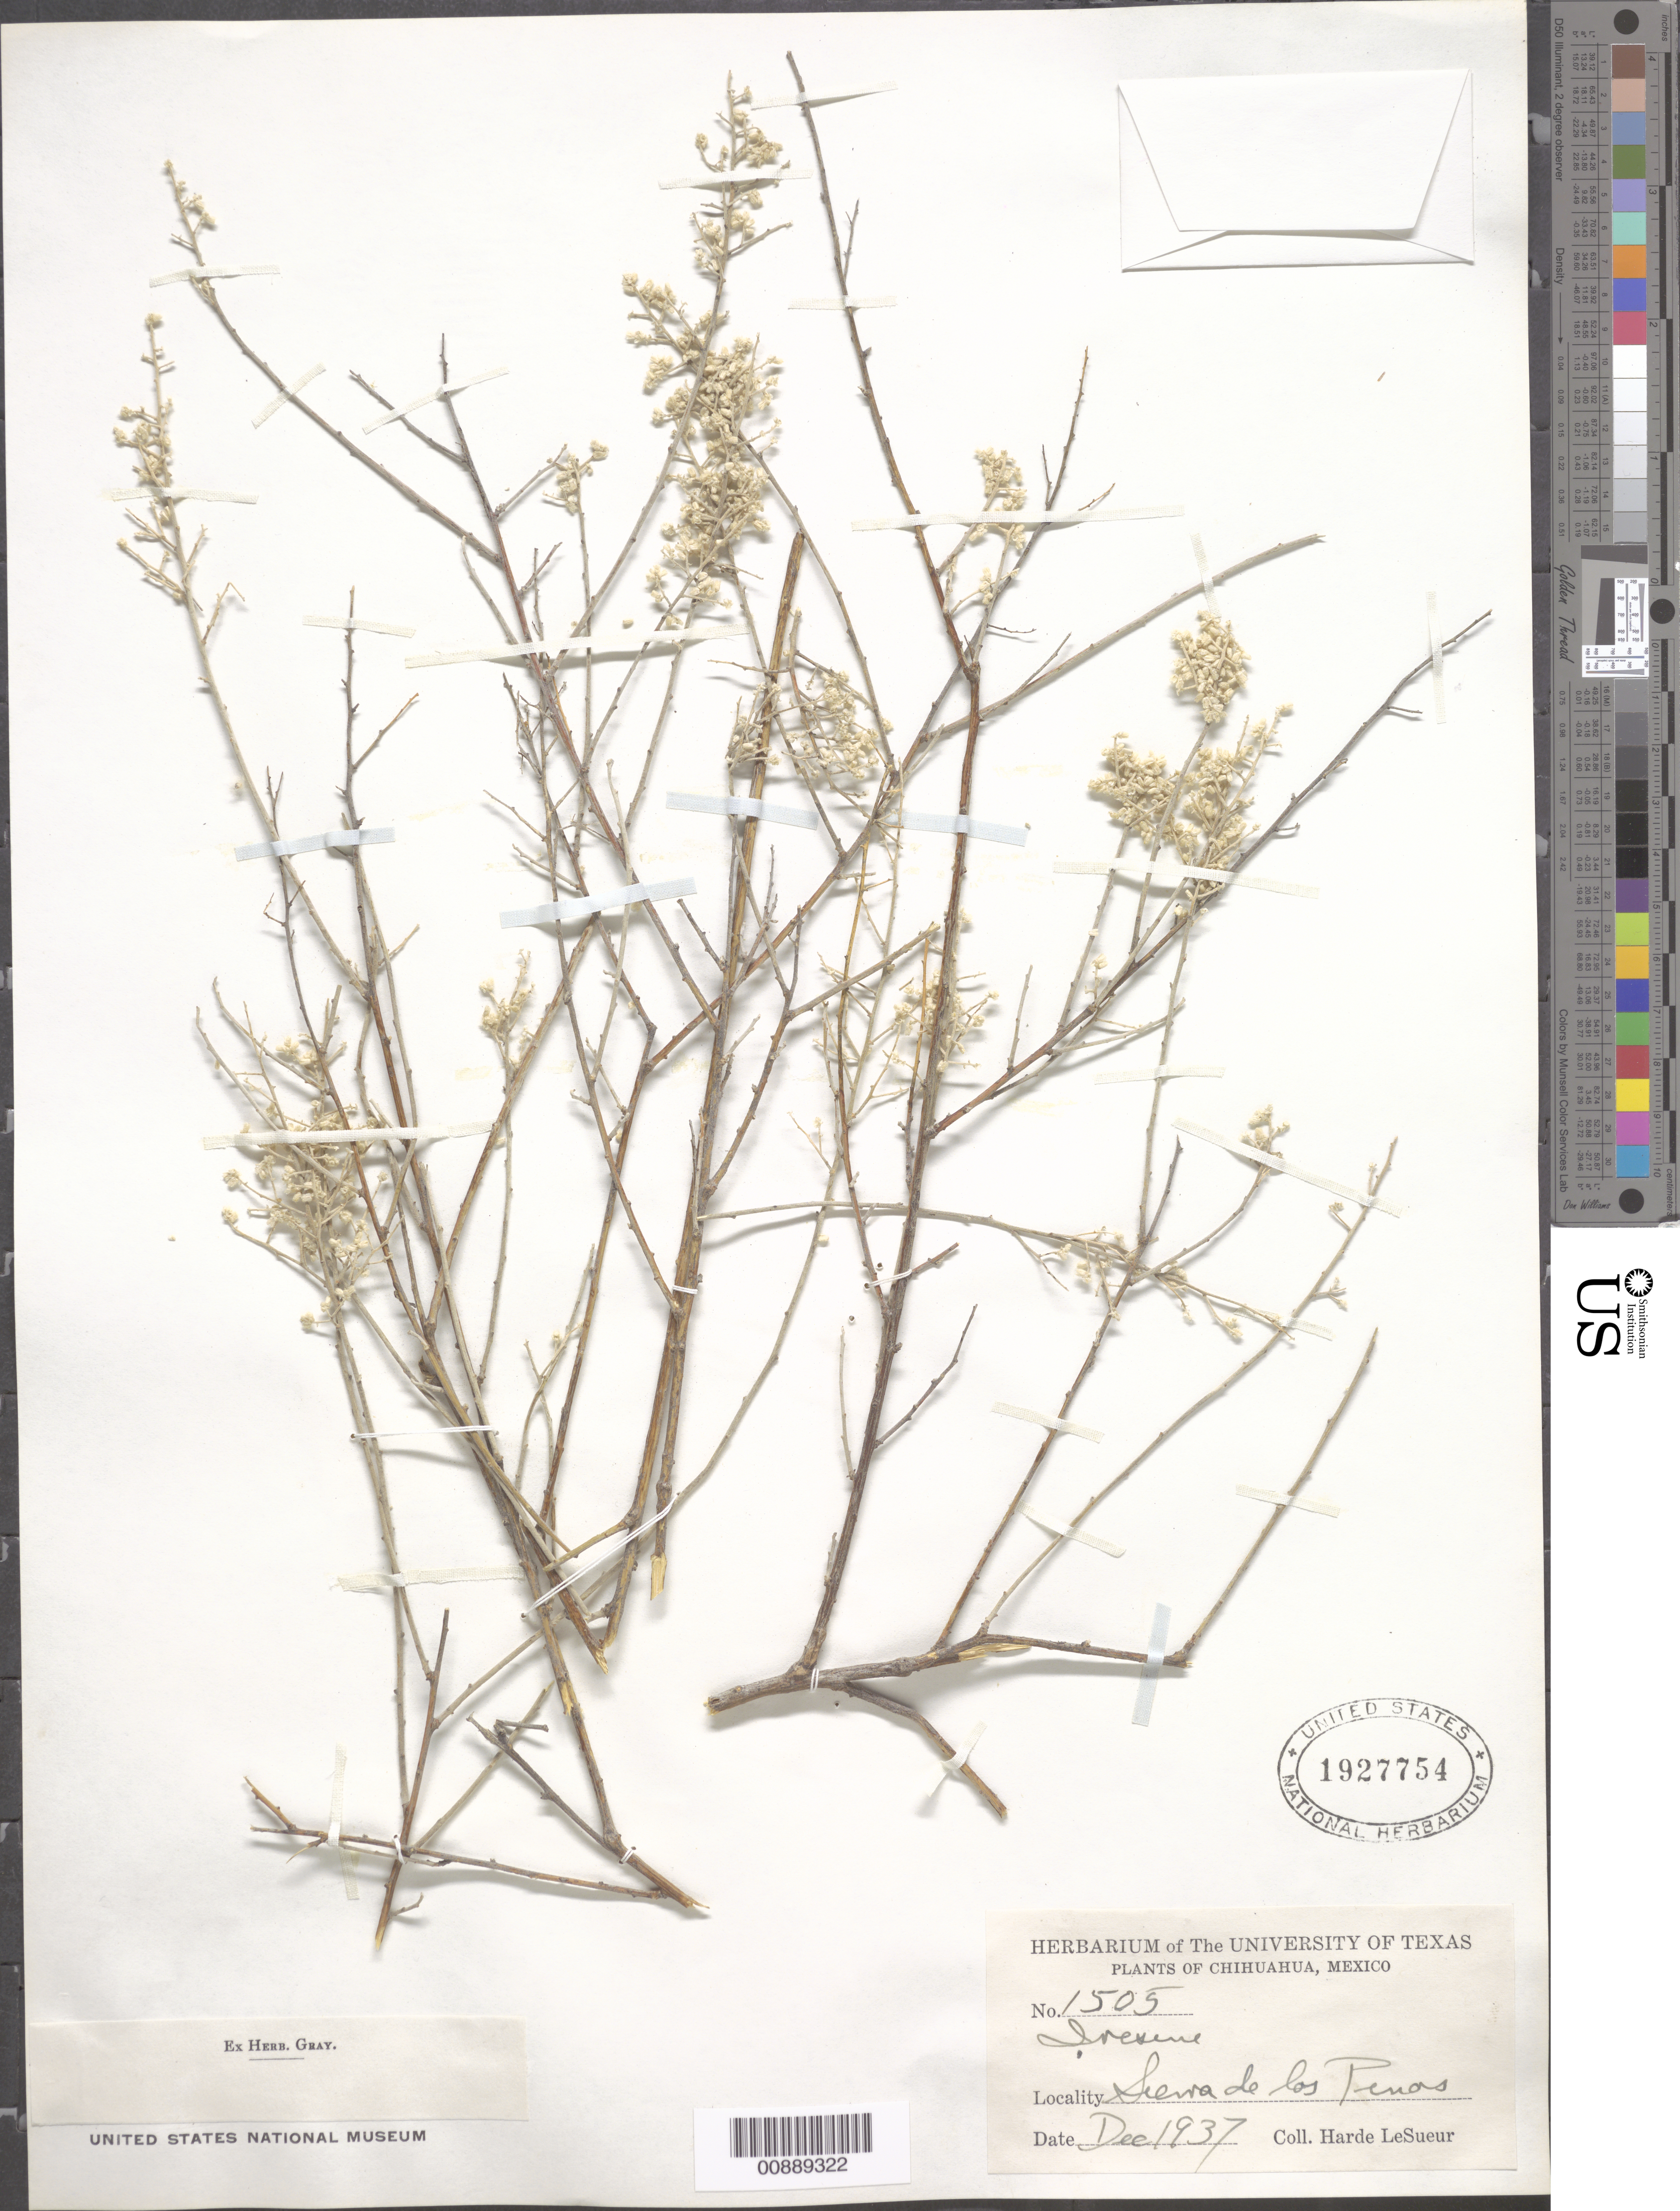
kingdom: Plantae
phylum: Tracheophyta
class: Magnoliopsida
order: Caryophyllales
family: Amaranthaceae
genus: Iresine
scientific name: Iresine sp.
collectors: D. H. LeSueur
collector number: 1505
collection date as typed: Dec 1937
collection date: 1937-12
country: Mexico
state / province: Chihuahua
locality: Sierra de los Pinos.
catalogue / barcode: US 1927754